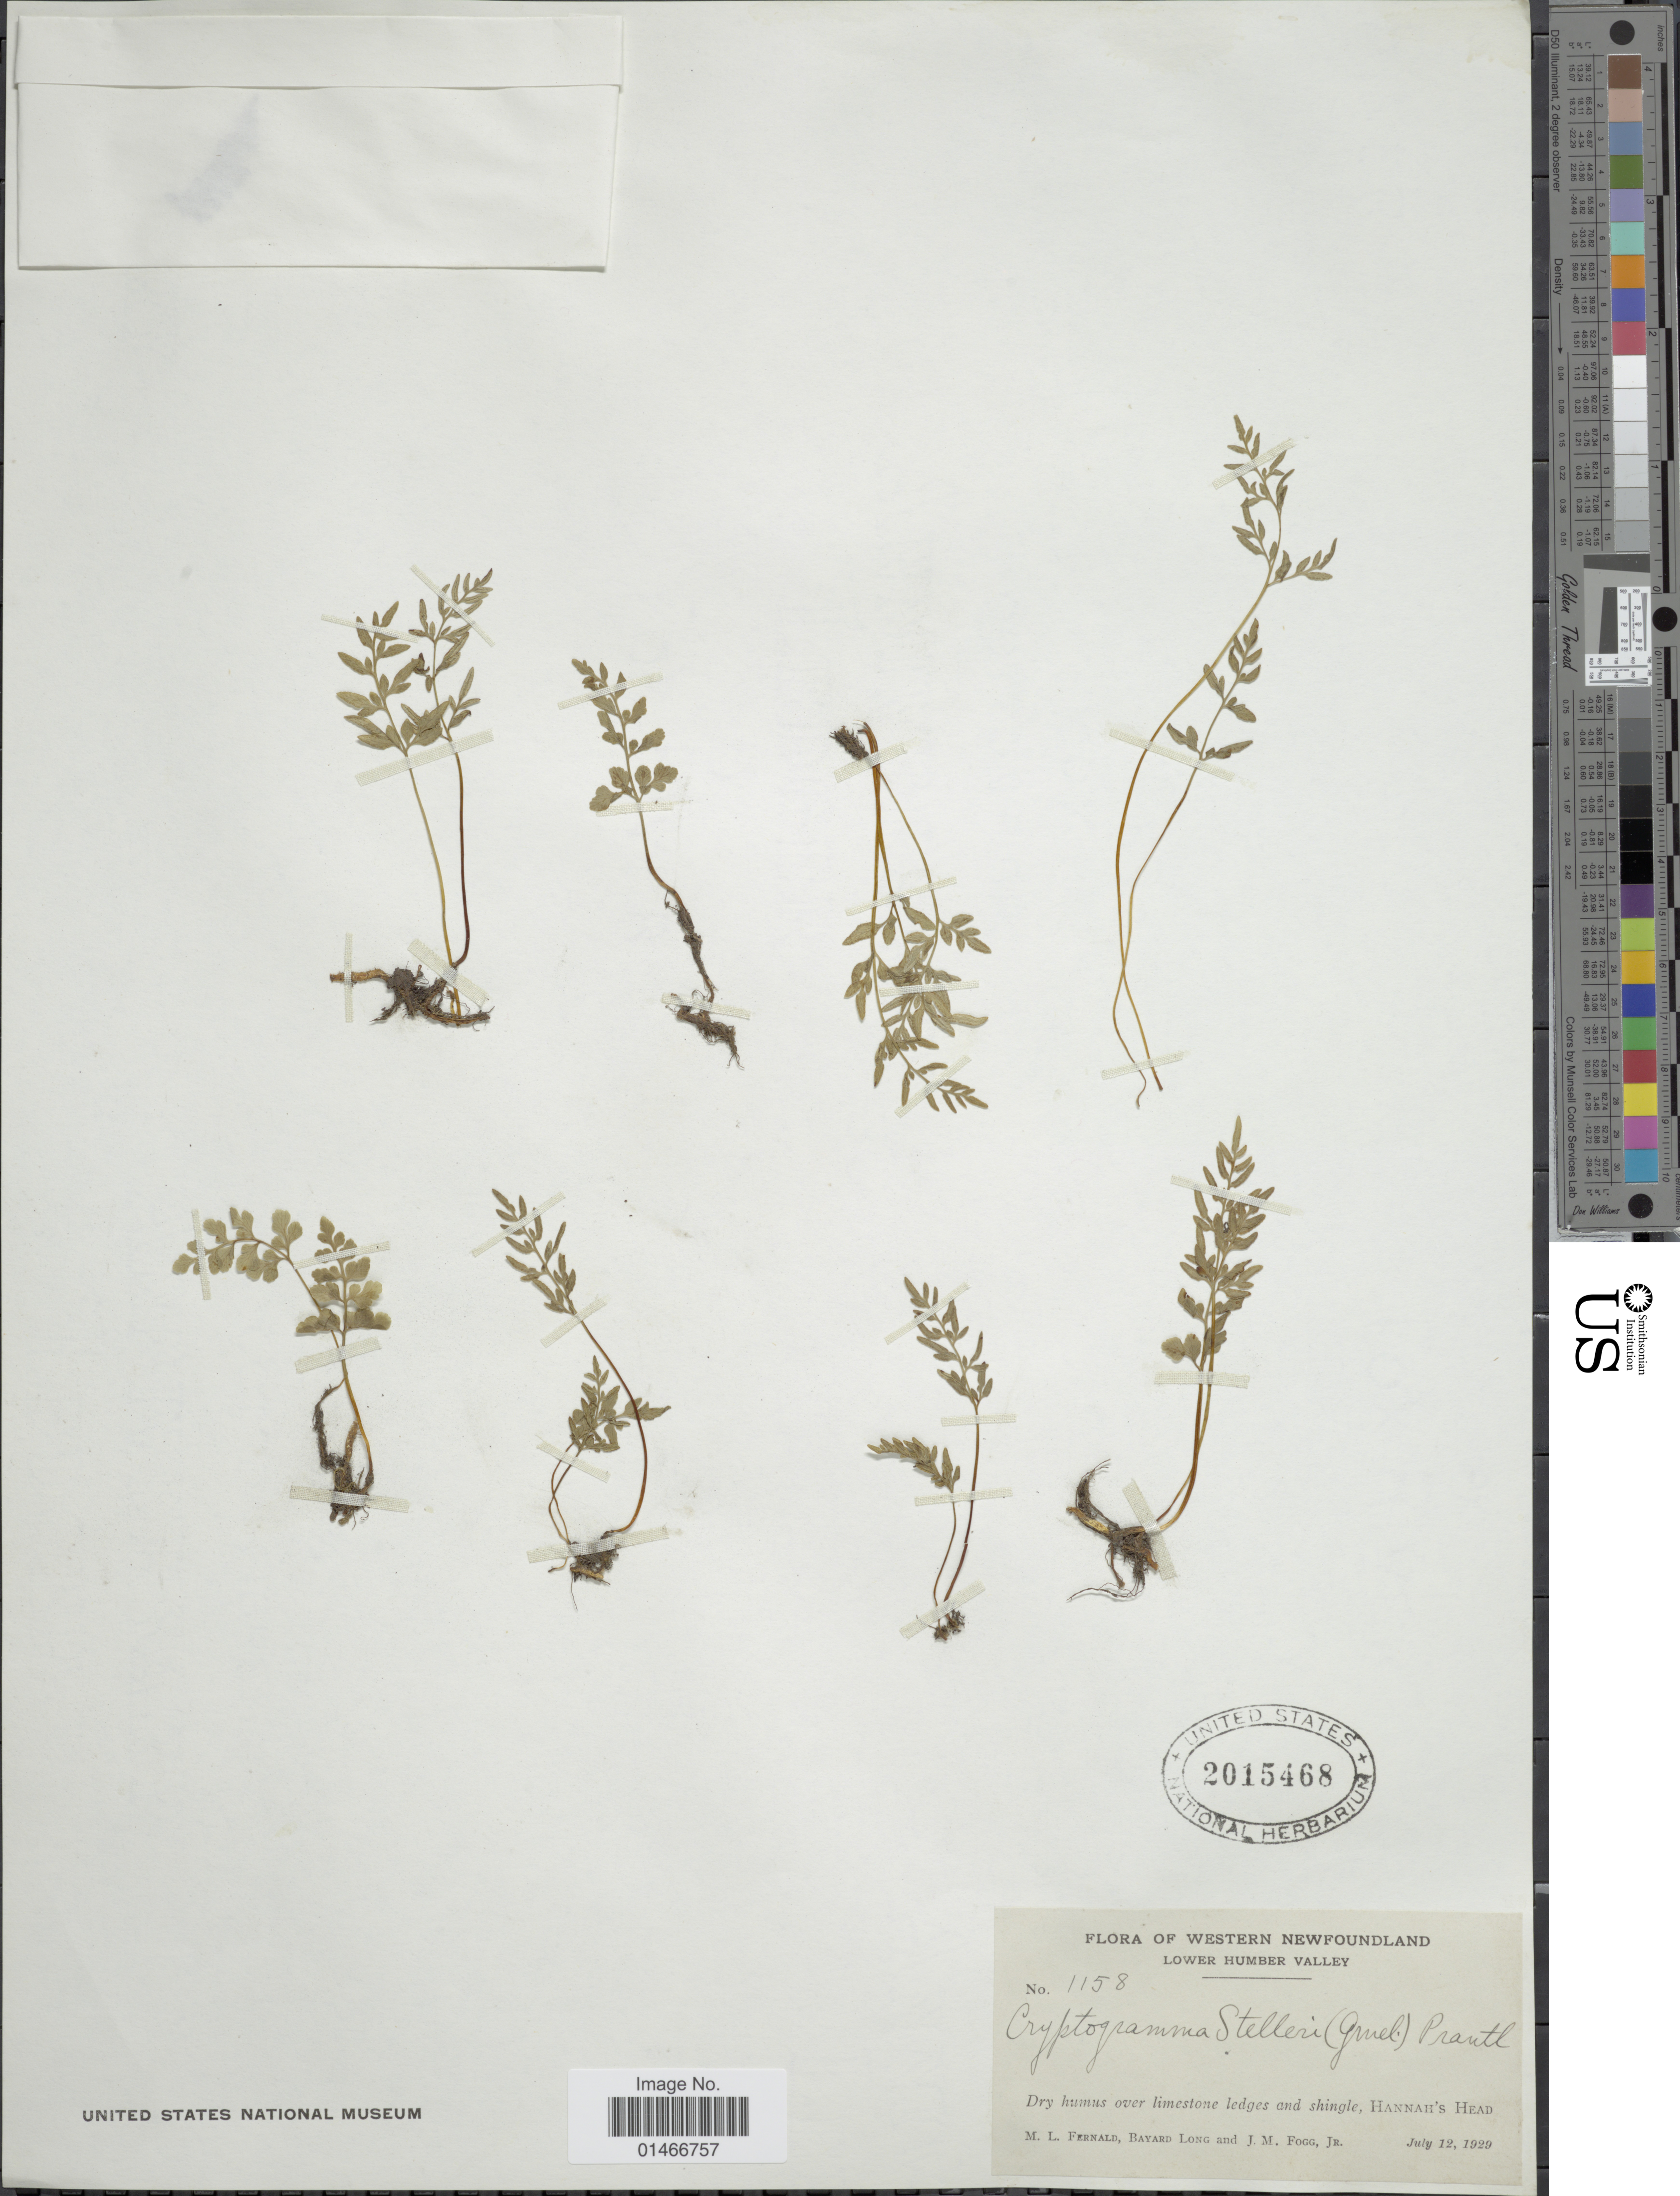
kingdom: Plantae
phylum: Tracheophyta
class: Polypodiopsida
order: Polypodiales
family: Pteridaceae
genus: Cryptogramma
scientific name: Cryptogramma stelleri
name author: (S.G. Gmel.) Prantl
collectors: M. L. Fernald, B. H. Long & J. Fogg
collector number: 1158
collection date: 1929-07-12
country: Canada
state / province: Newfoundland and Labrador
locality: Western Newfoundland. Lower Humber Valley. Hannah's Head.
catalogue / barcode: US 2015468